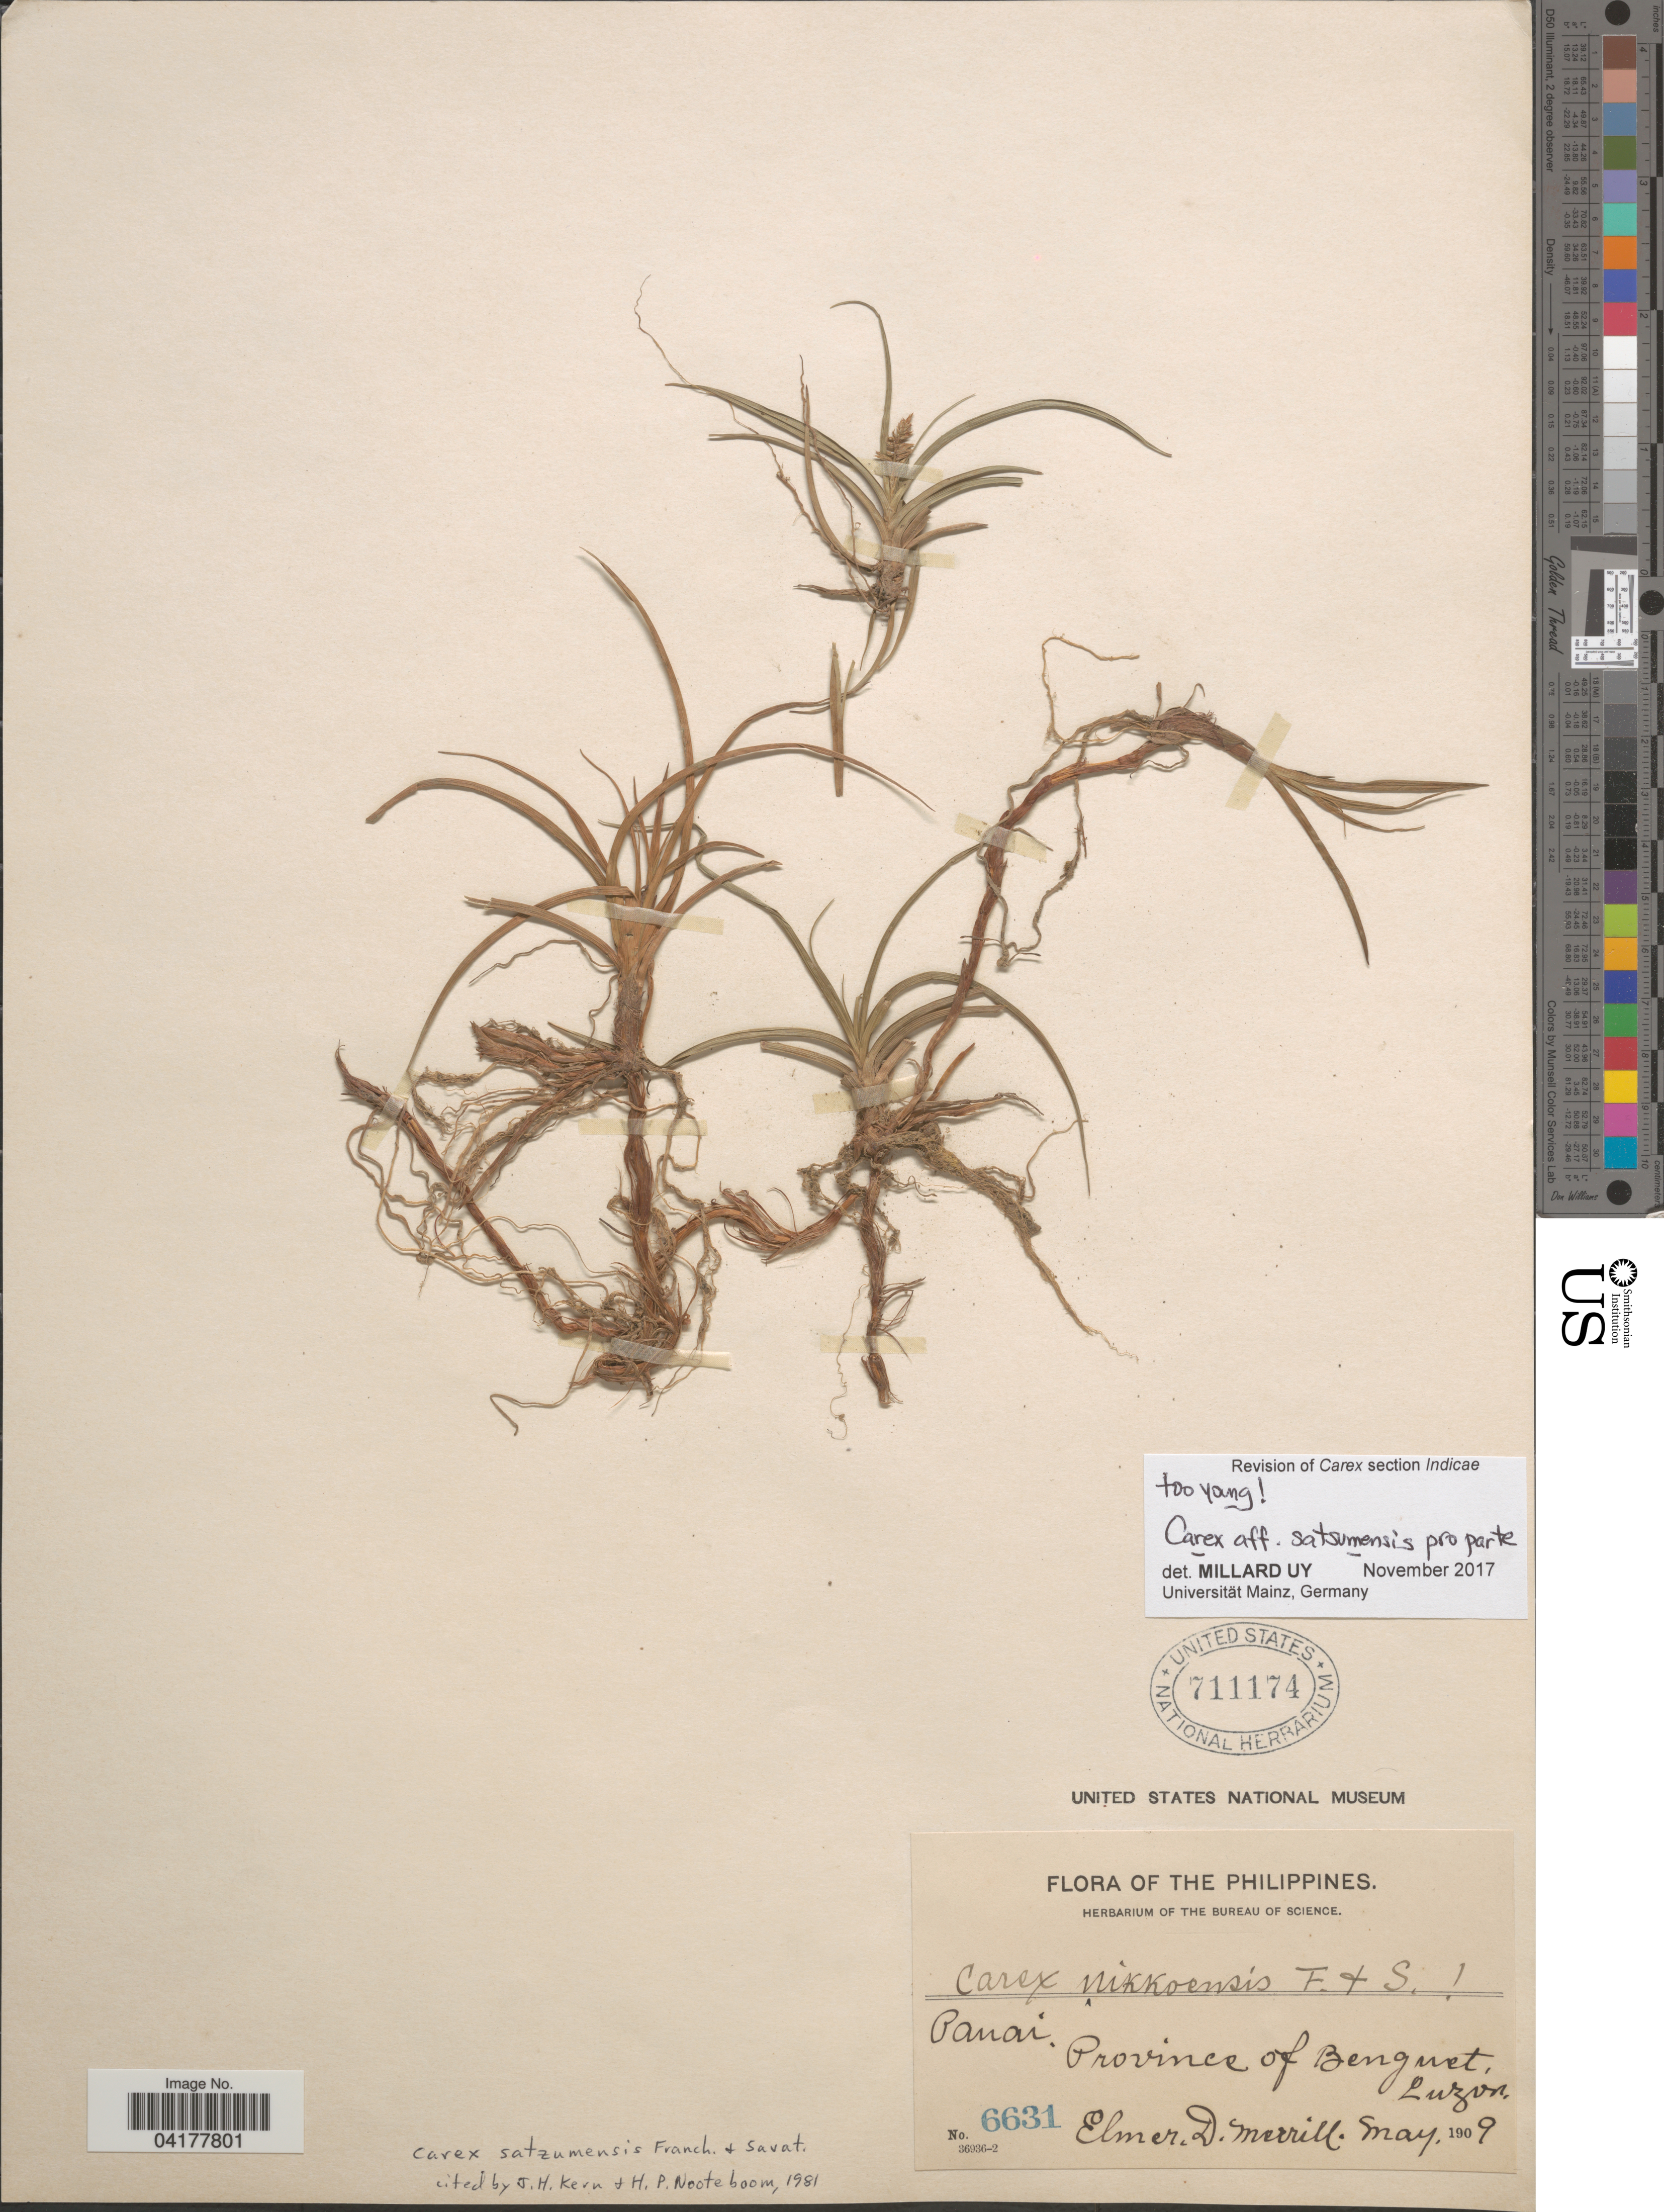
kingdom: Plantae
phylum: Tracheophyta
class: Liliopsida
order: Poales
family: Cyperaceae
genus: Carex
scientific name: Carex satsumensis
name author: Franch. & Sav.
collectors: E. D. Merrill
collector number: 6631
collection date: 1909-05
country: Philippines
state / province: Cordillera (Administrative Region)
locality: Panai. Province of Benguet, Luzon.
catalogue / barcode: US 711174